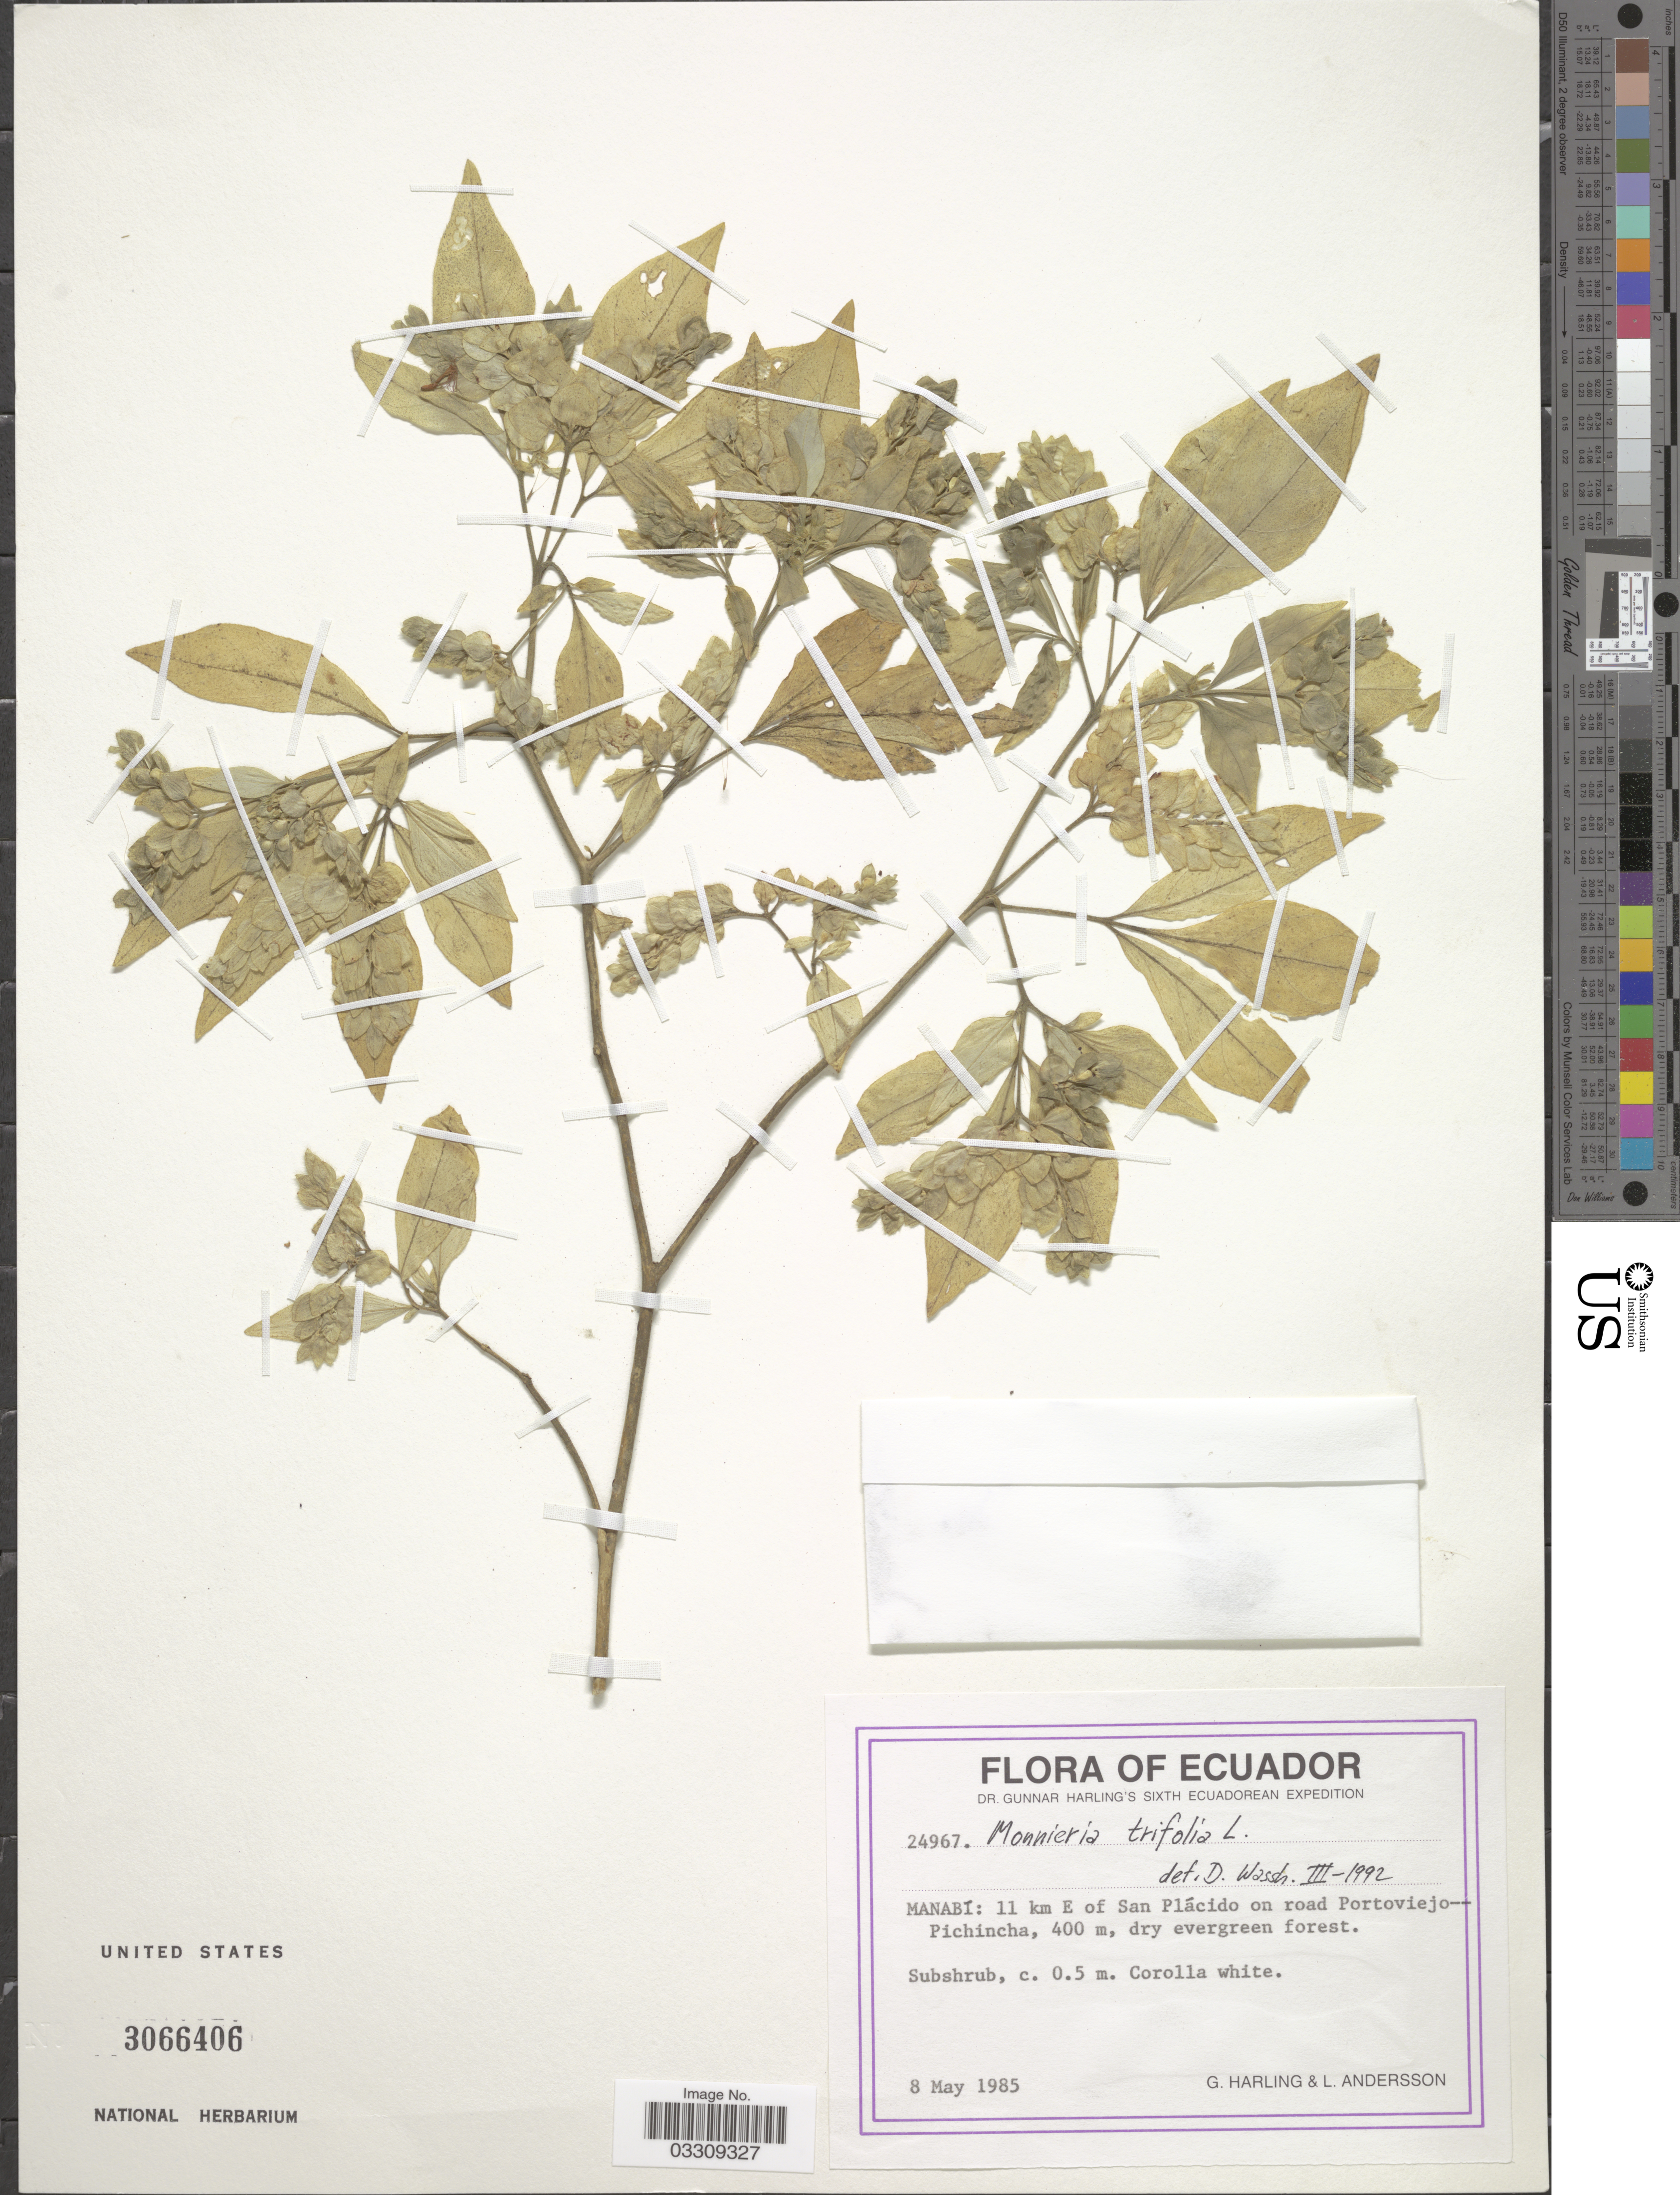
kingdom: Plantae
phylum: Tracheophyta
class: Magnoliopsida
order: Sapindales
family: Rutaceae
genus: Ertela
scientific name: Ertela trifolia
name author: (L.) Kuntze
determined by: Strong, Mark T., (BOT), Smithsonian Institution - National Museum of Natural History (UNITED STATES)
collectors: G. Harling & L. Andersson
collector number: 24967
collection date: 1985-05-08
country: Ecuador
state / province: Manabí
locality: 11 km E of San Plácido on road Portoviejo-Pichincha.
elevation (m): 400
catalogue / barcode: US 3066406